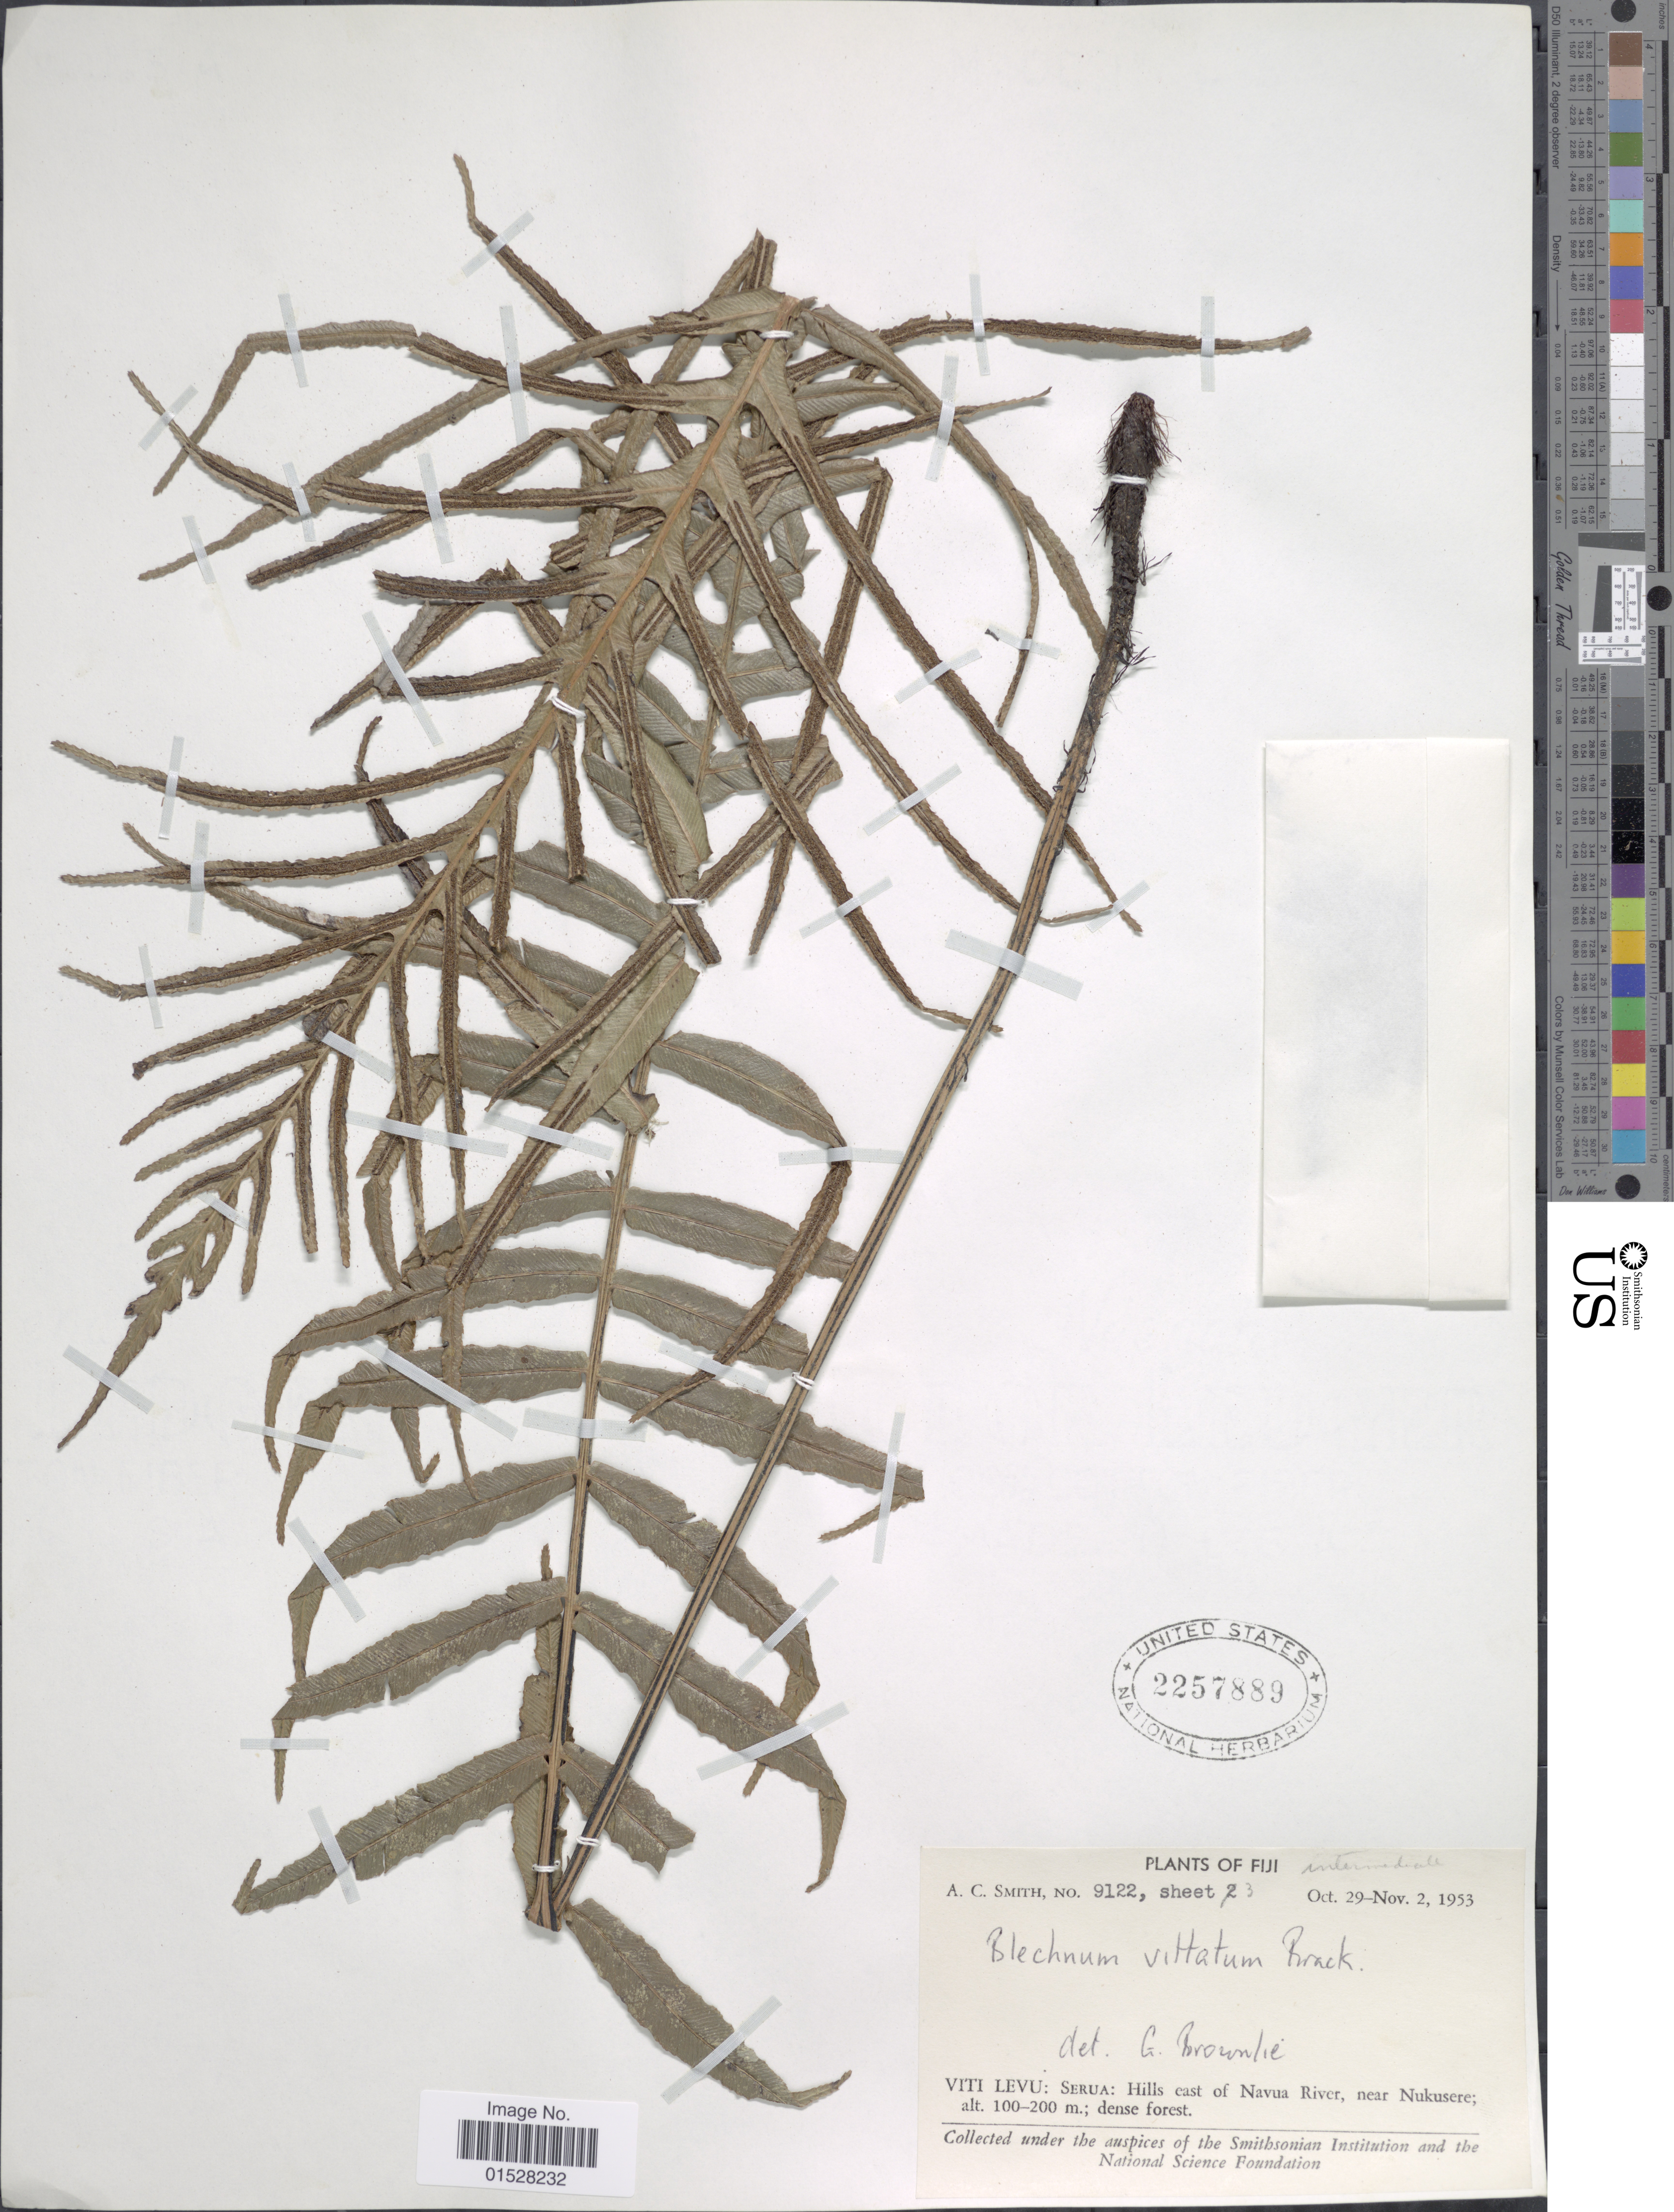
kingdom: Plantae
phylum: Tracheophyta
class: Polypodiopsida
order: Polypodiales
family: Blechnaceae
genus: Blechnum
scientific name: Blechnum vittatum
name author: Brack. in Wilkes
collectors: A. C. Smith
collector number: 9122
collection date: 1953-10-29/1953-11-02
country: Fiji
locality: Viti Levu: Serua: Hills east of Navua River, near Nukusere.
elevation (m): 100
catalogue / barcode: US 2257889